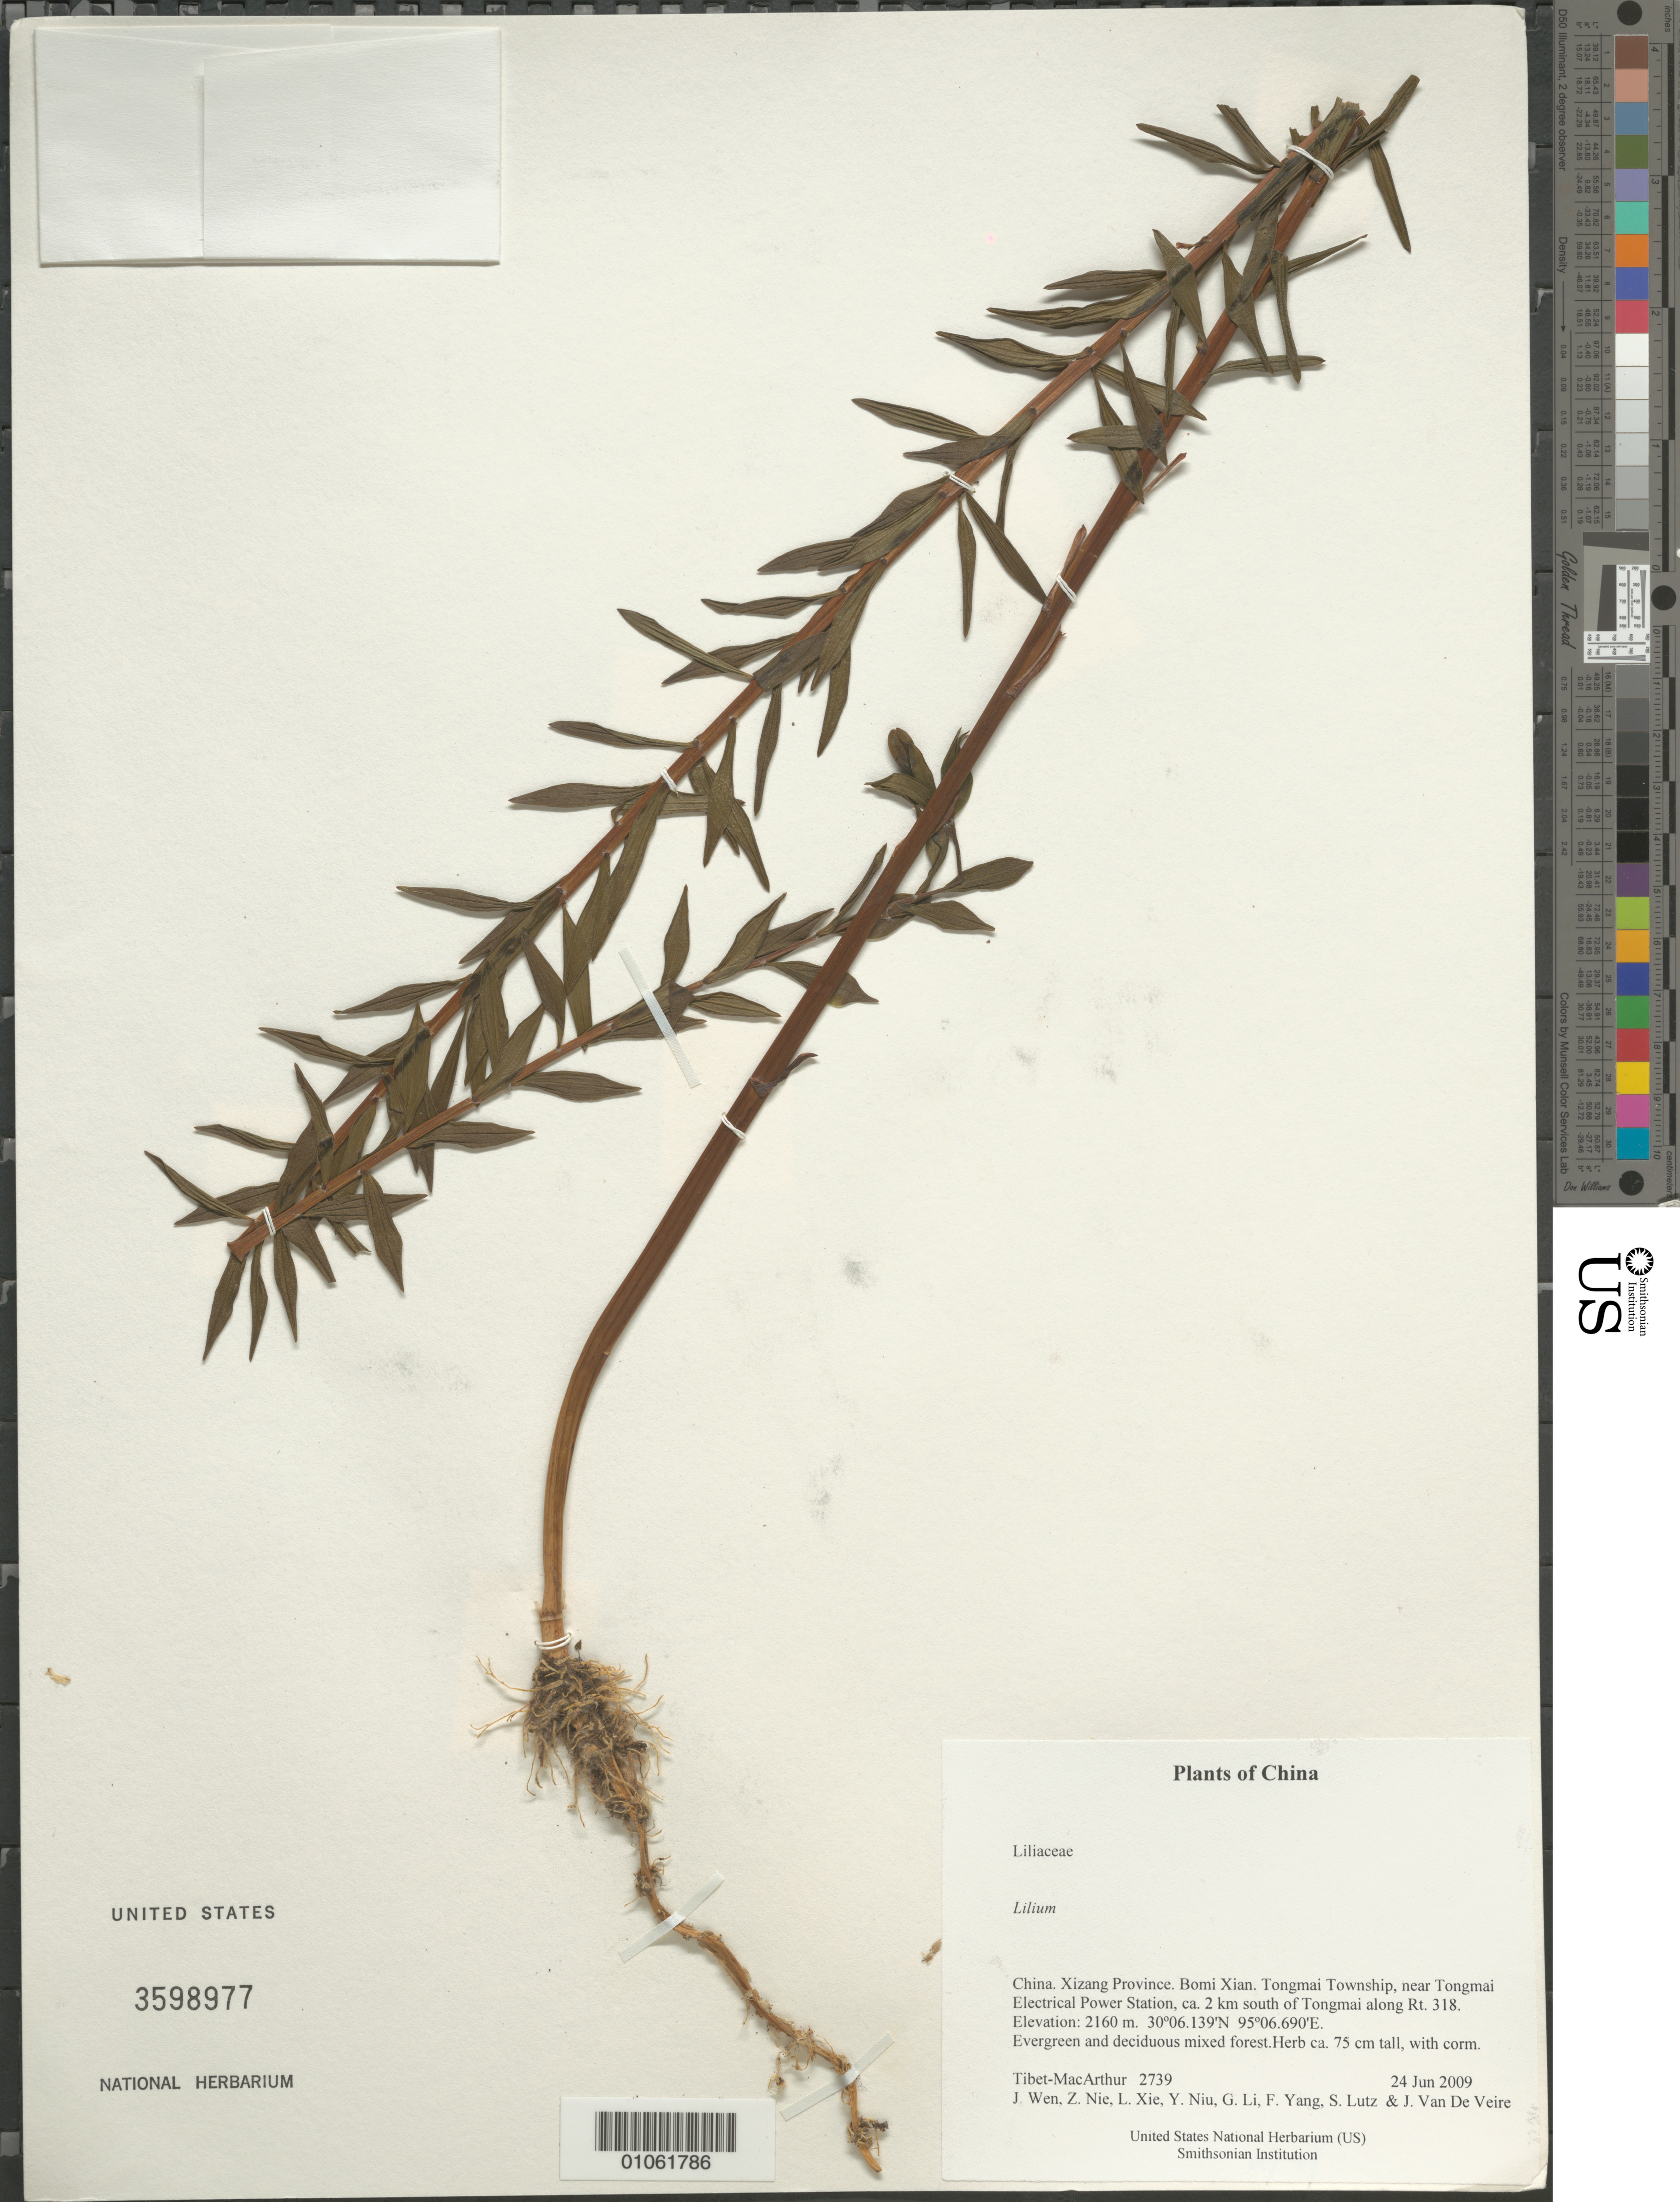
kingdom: Plantae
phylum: Tracheophyta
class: Liliopsida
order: Liliales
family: Liliaceae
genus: Lilium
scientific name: Lilium sp.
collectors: Tibet-MacArthur, J. Wen, Z. Nie, L. Xie, Y. Niu, G. Li, F. Yang, S. Lutz & J. Van De Veire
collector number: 2739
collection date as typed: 24 Jun 2009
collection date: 2009-06-24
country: China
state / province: Xizang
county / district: Bomi Xian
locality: Tongmai Township, near Tongmai Electrical Power Station, ca. 2 km south of Tongmai along Rt. 318.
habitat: Evergreen and deciduous mixed forest.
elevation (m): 2160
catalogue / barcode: US 3598977